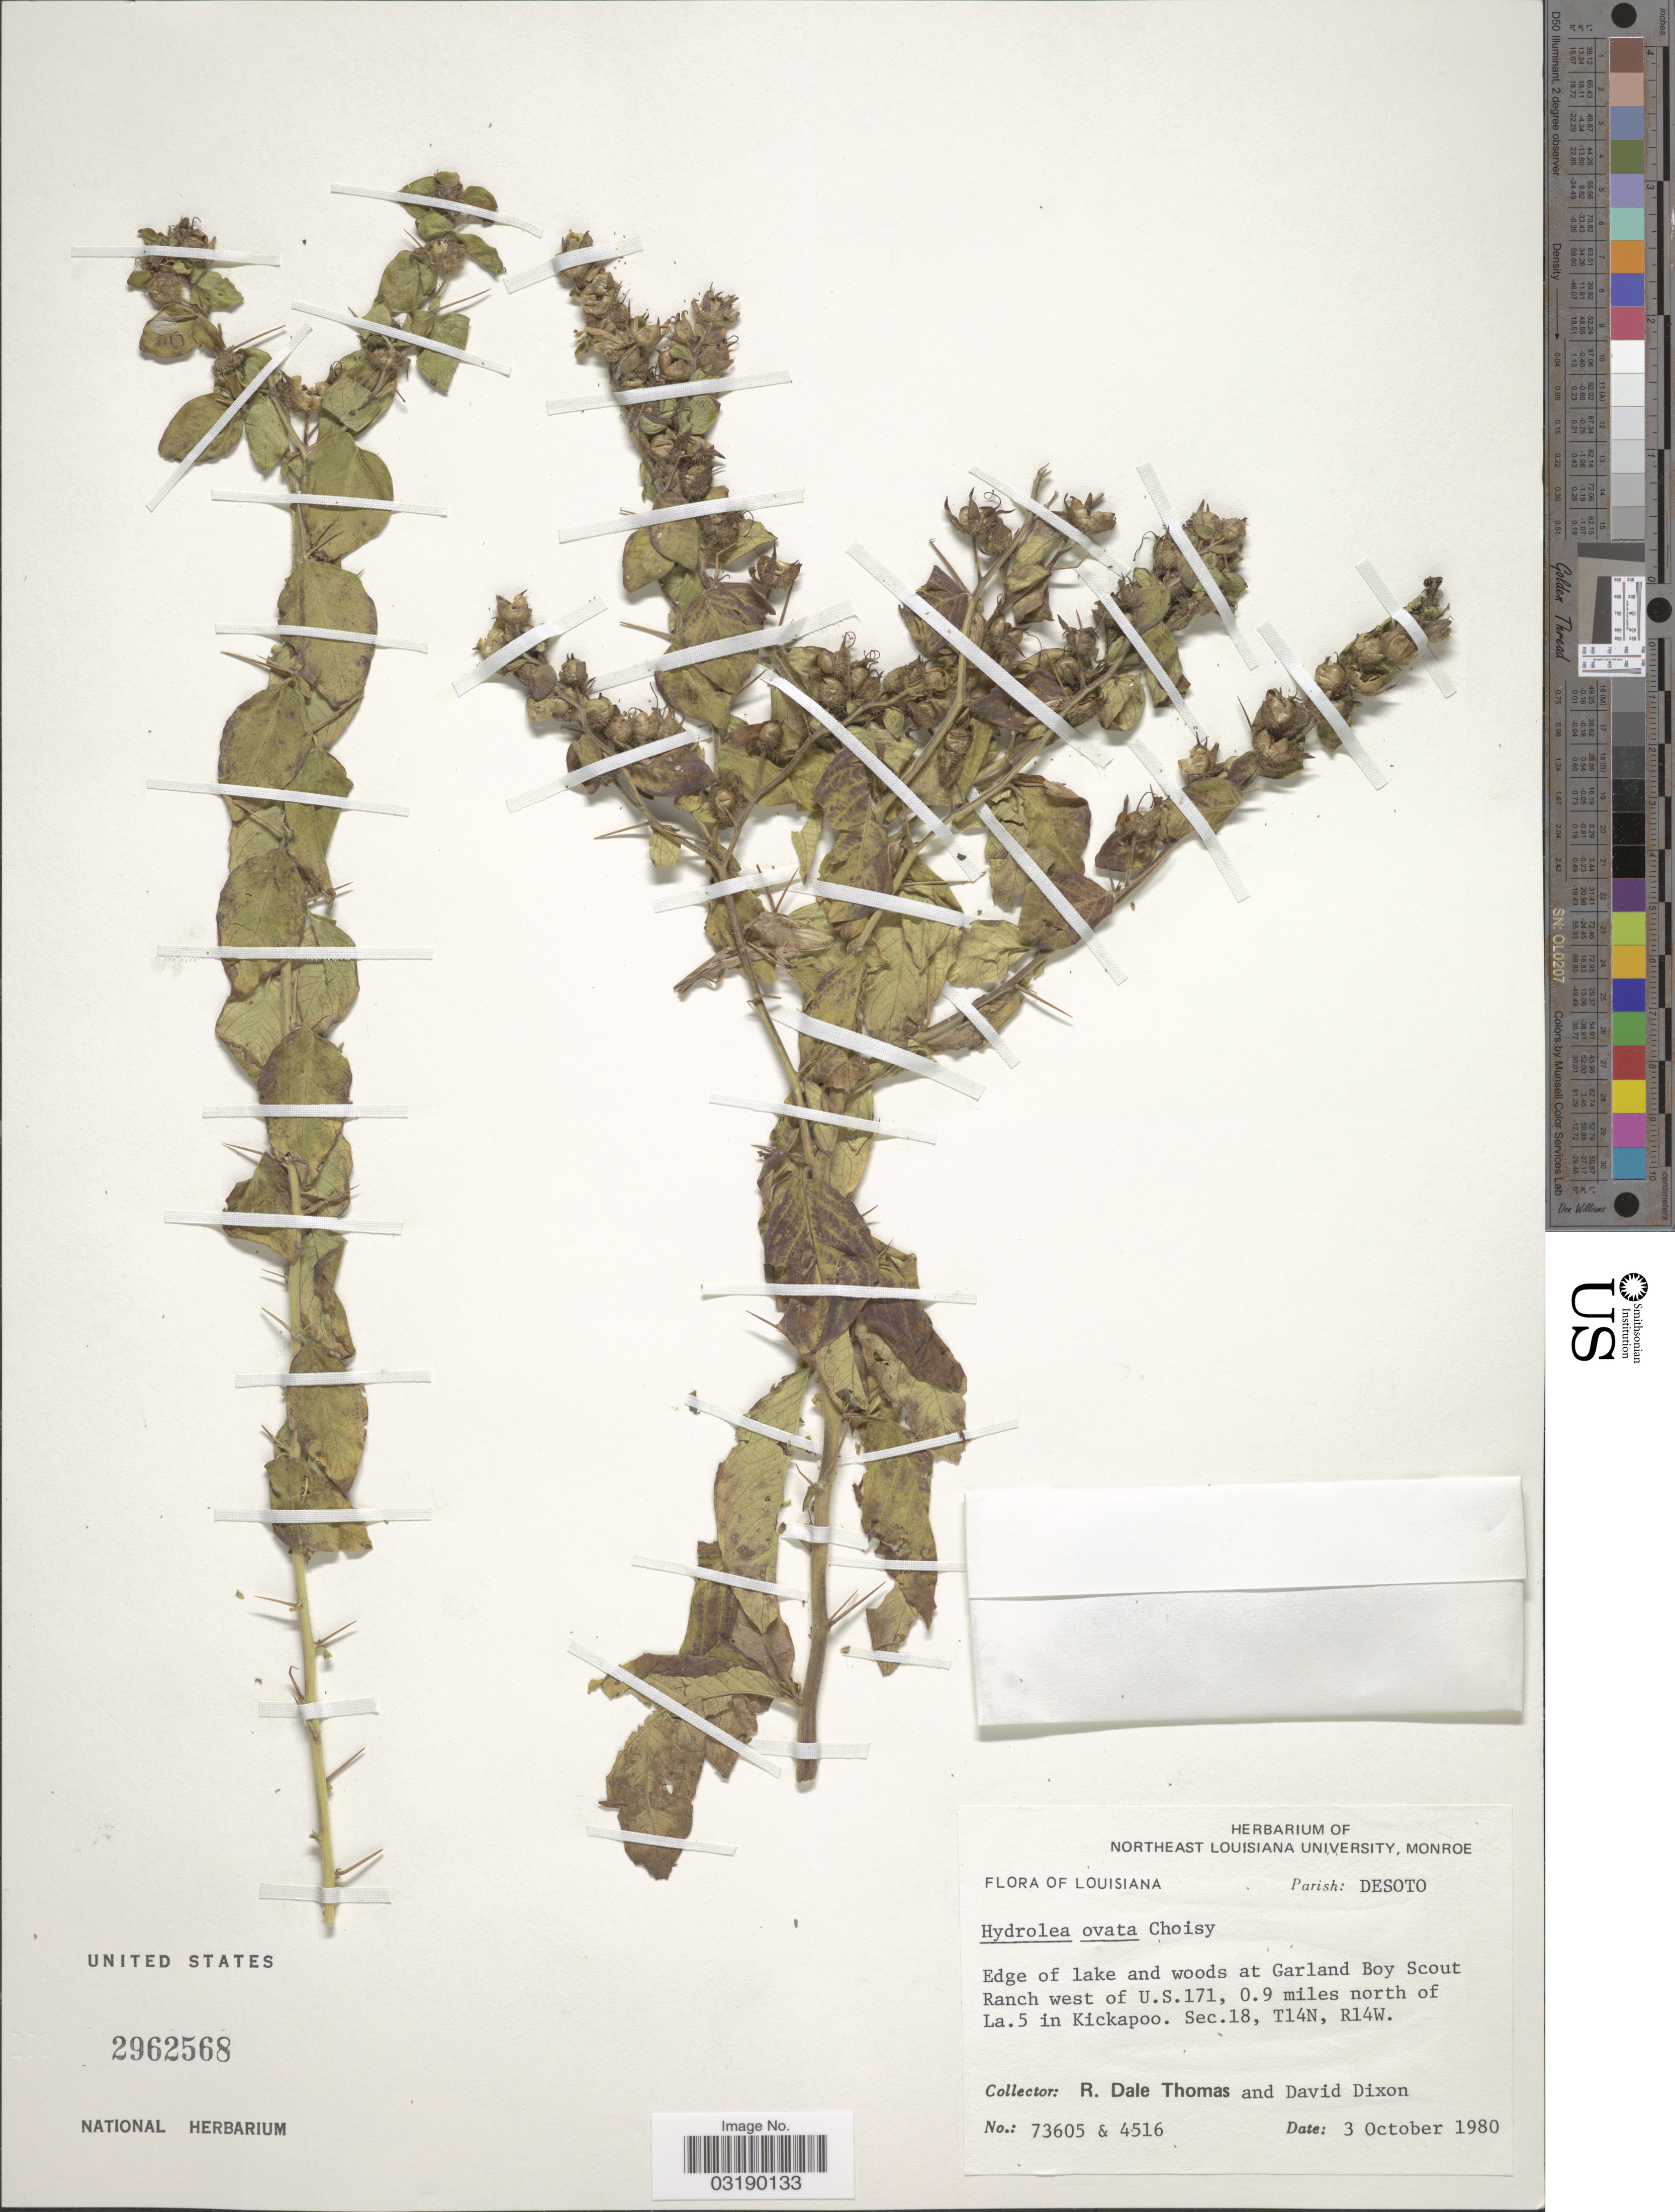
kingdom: Plantae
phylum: Tracheophyta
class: Magnoliopsida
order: Solanales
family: Hydroleaceae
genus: Hydrolea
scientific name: Hydrolea ovata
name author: Nutt. ex Choisy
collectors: R. Thomas & D. Dixon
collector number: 73605/4516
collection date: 1980-10-03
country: United States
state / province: Louisiana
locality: Parish: Desoto. Edge of lake and woods at Garland Boy Scout Ranch west of U.S. 171, 0.9 miles north of La.5 in Kickapoo. Sec.18, T14N, R14W.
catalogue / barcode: US 2962568